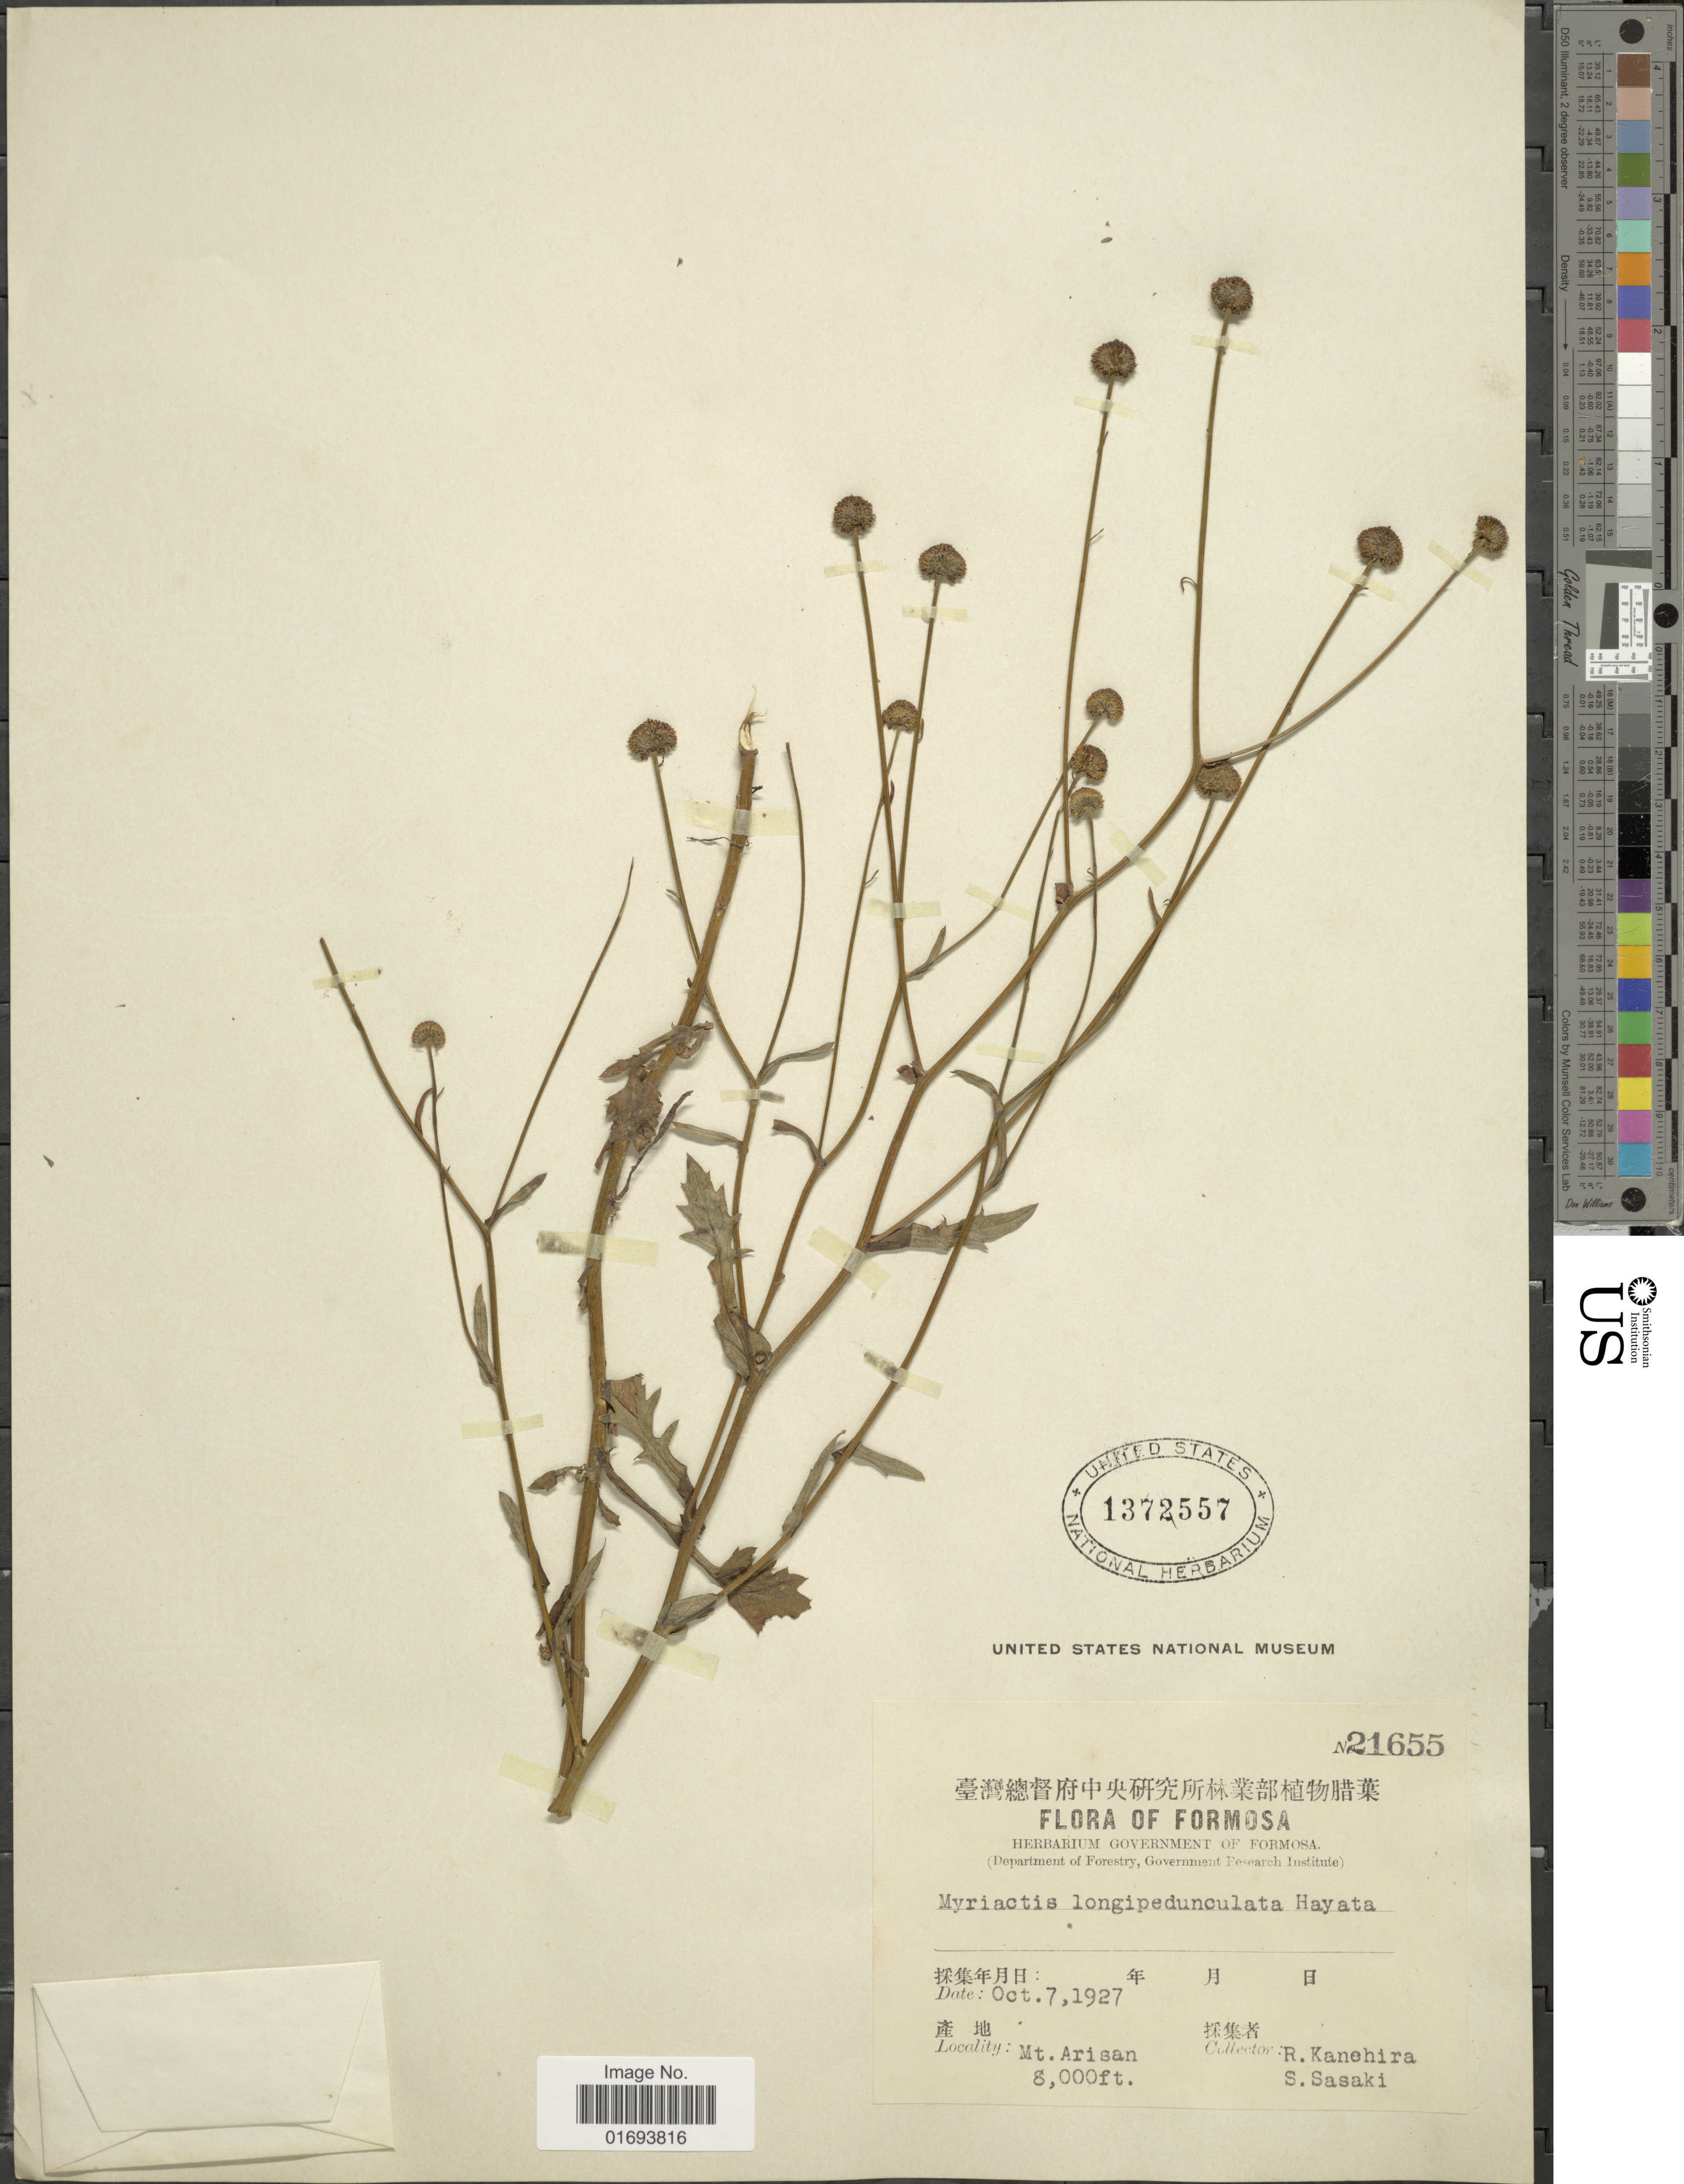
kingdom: Plantae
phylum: Tracheophyta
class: Magnoliopsida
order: Asterales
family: Asteraceae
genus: Myriactis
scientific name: Myriactis longepedunculata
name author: Hayata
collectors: R. Kanehira & S. Sasaki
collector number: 21655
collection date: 1927-10-07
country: Taiwan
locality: Formosa. Mt. Arisan.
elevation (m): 2438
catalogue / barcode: US 1372557